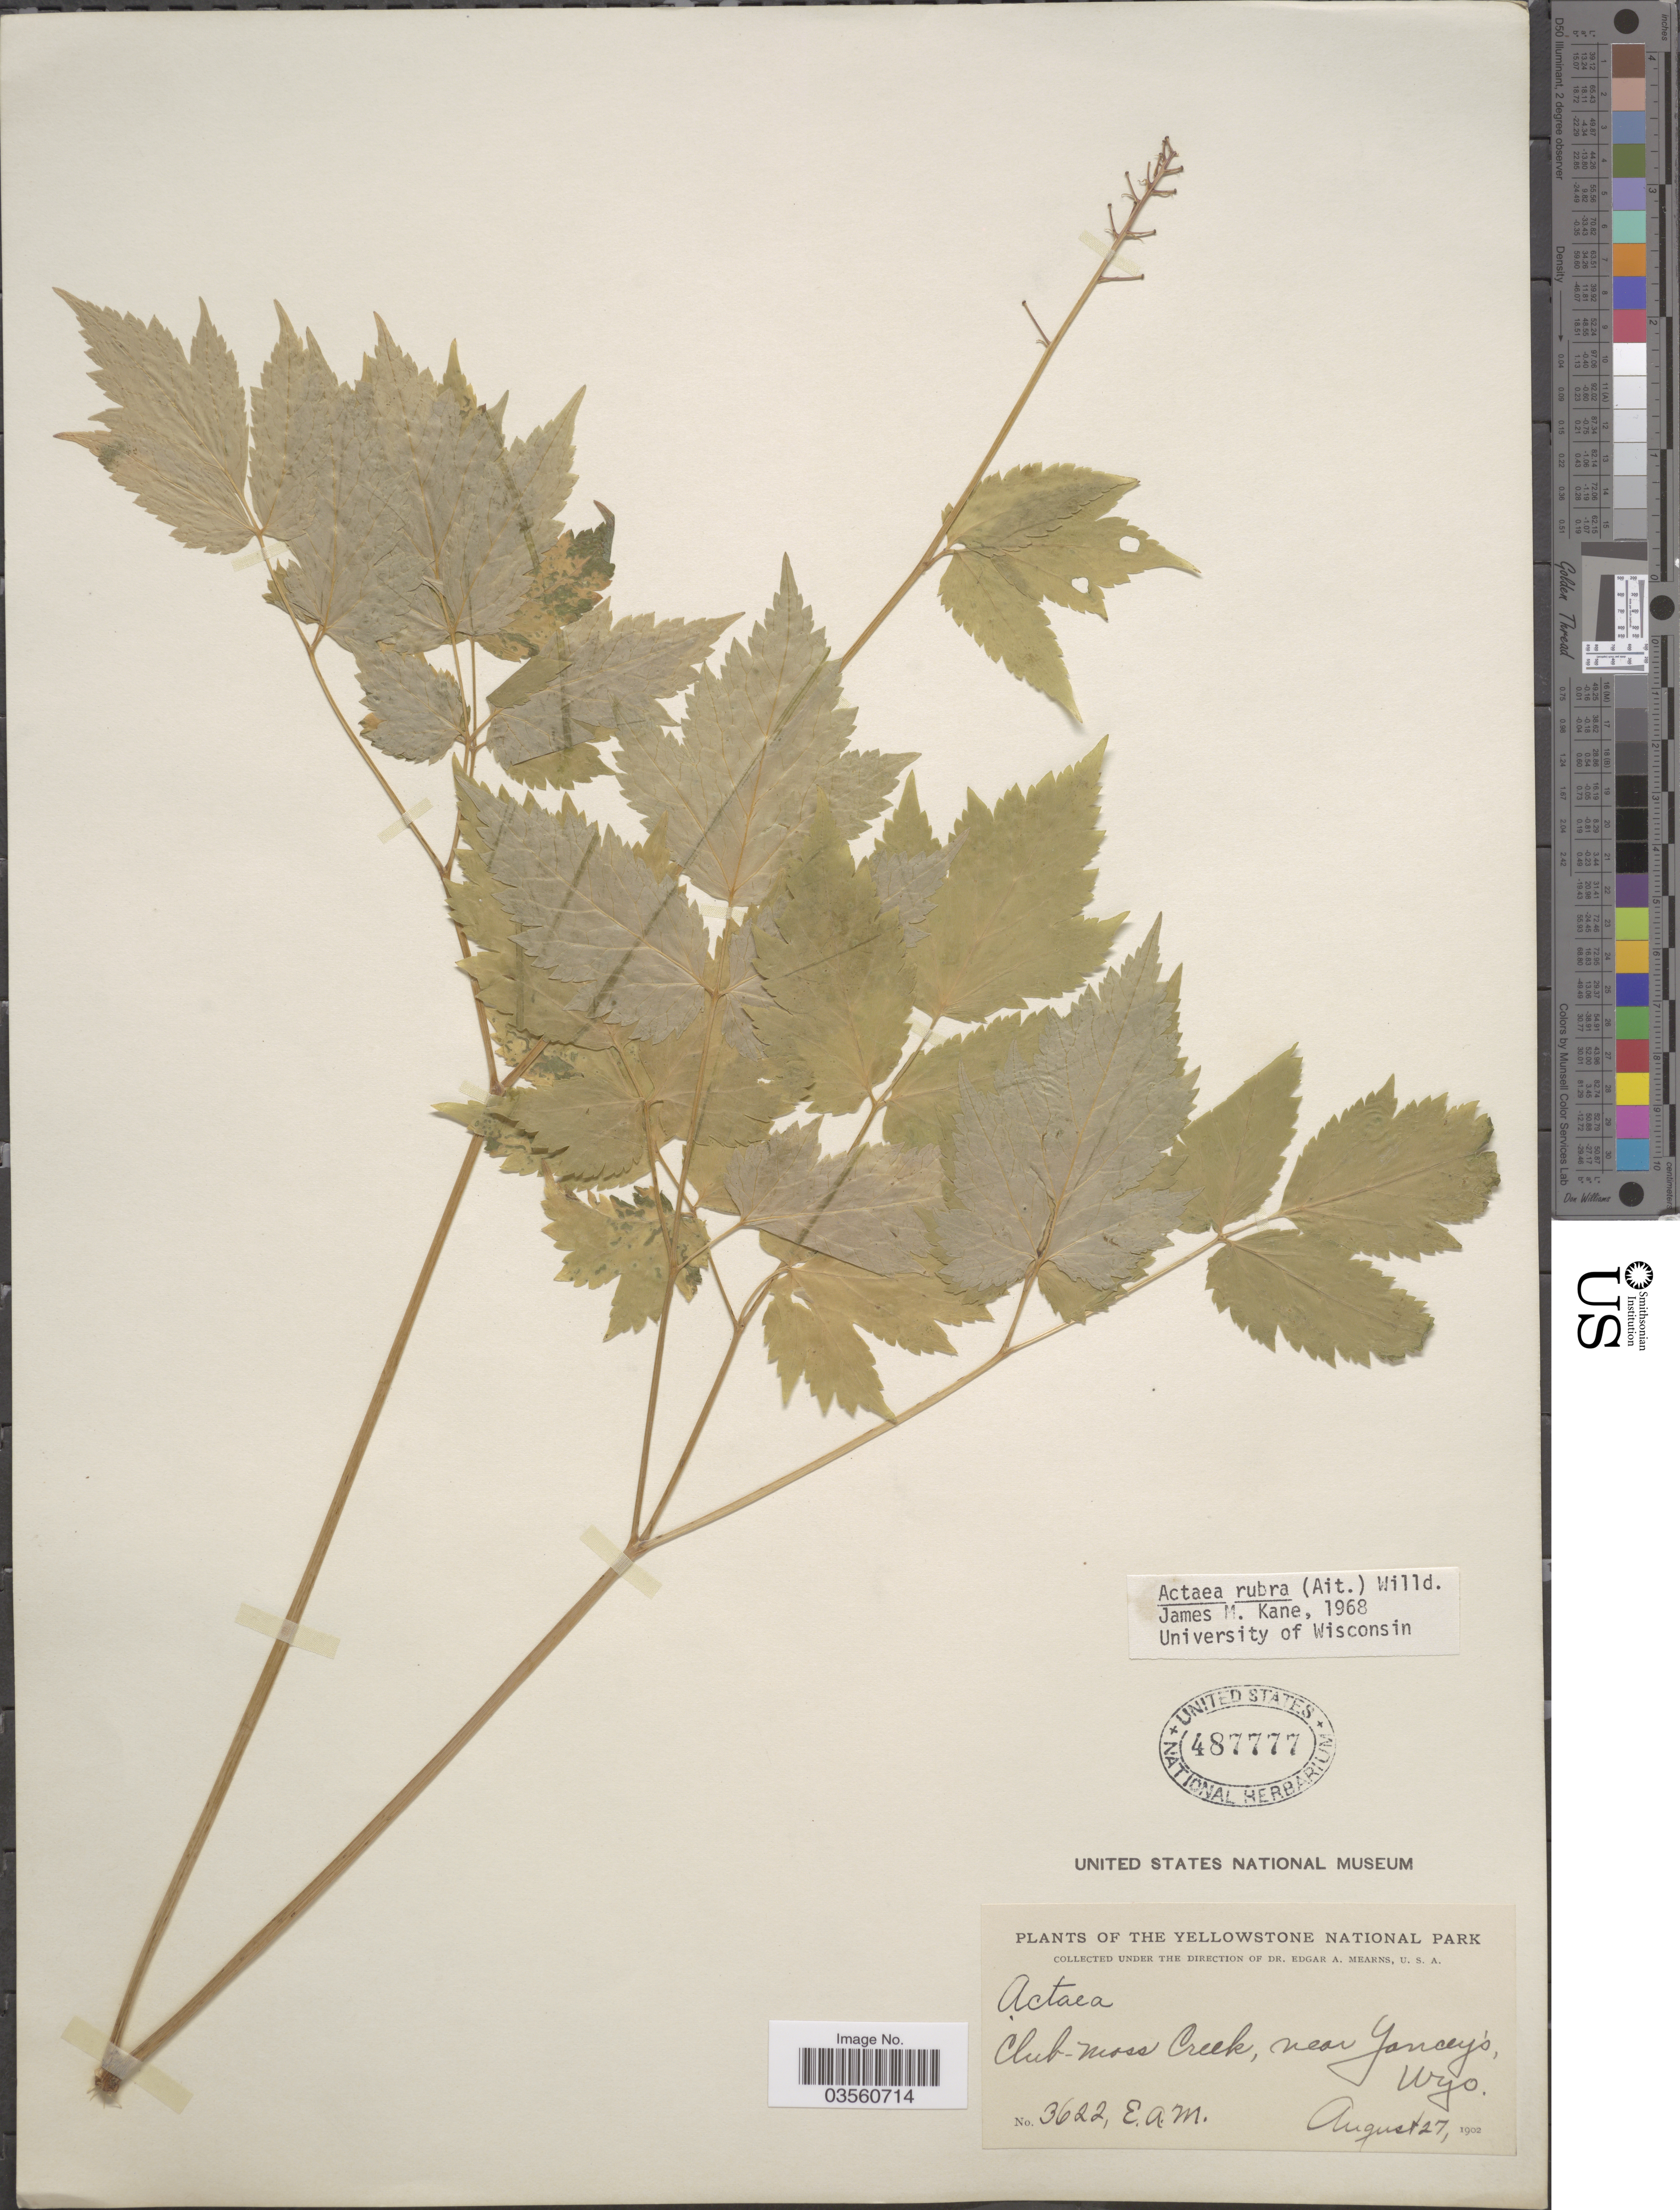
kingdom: Plantae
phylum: Tracheophyta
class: Magnoliopsida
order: Ranunculales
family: Ranunculaceae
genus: Actaea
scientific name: Actaea rubra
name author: (Aiton) Willd.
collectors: E. A. Mearns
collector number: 3622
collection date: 1902-08-27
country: United States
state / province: Wyoming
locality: Yellowstone National Park. Club-moss Creek, near Yancey's.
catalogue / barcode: US 487777